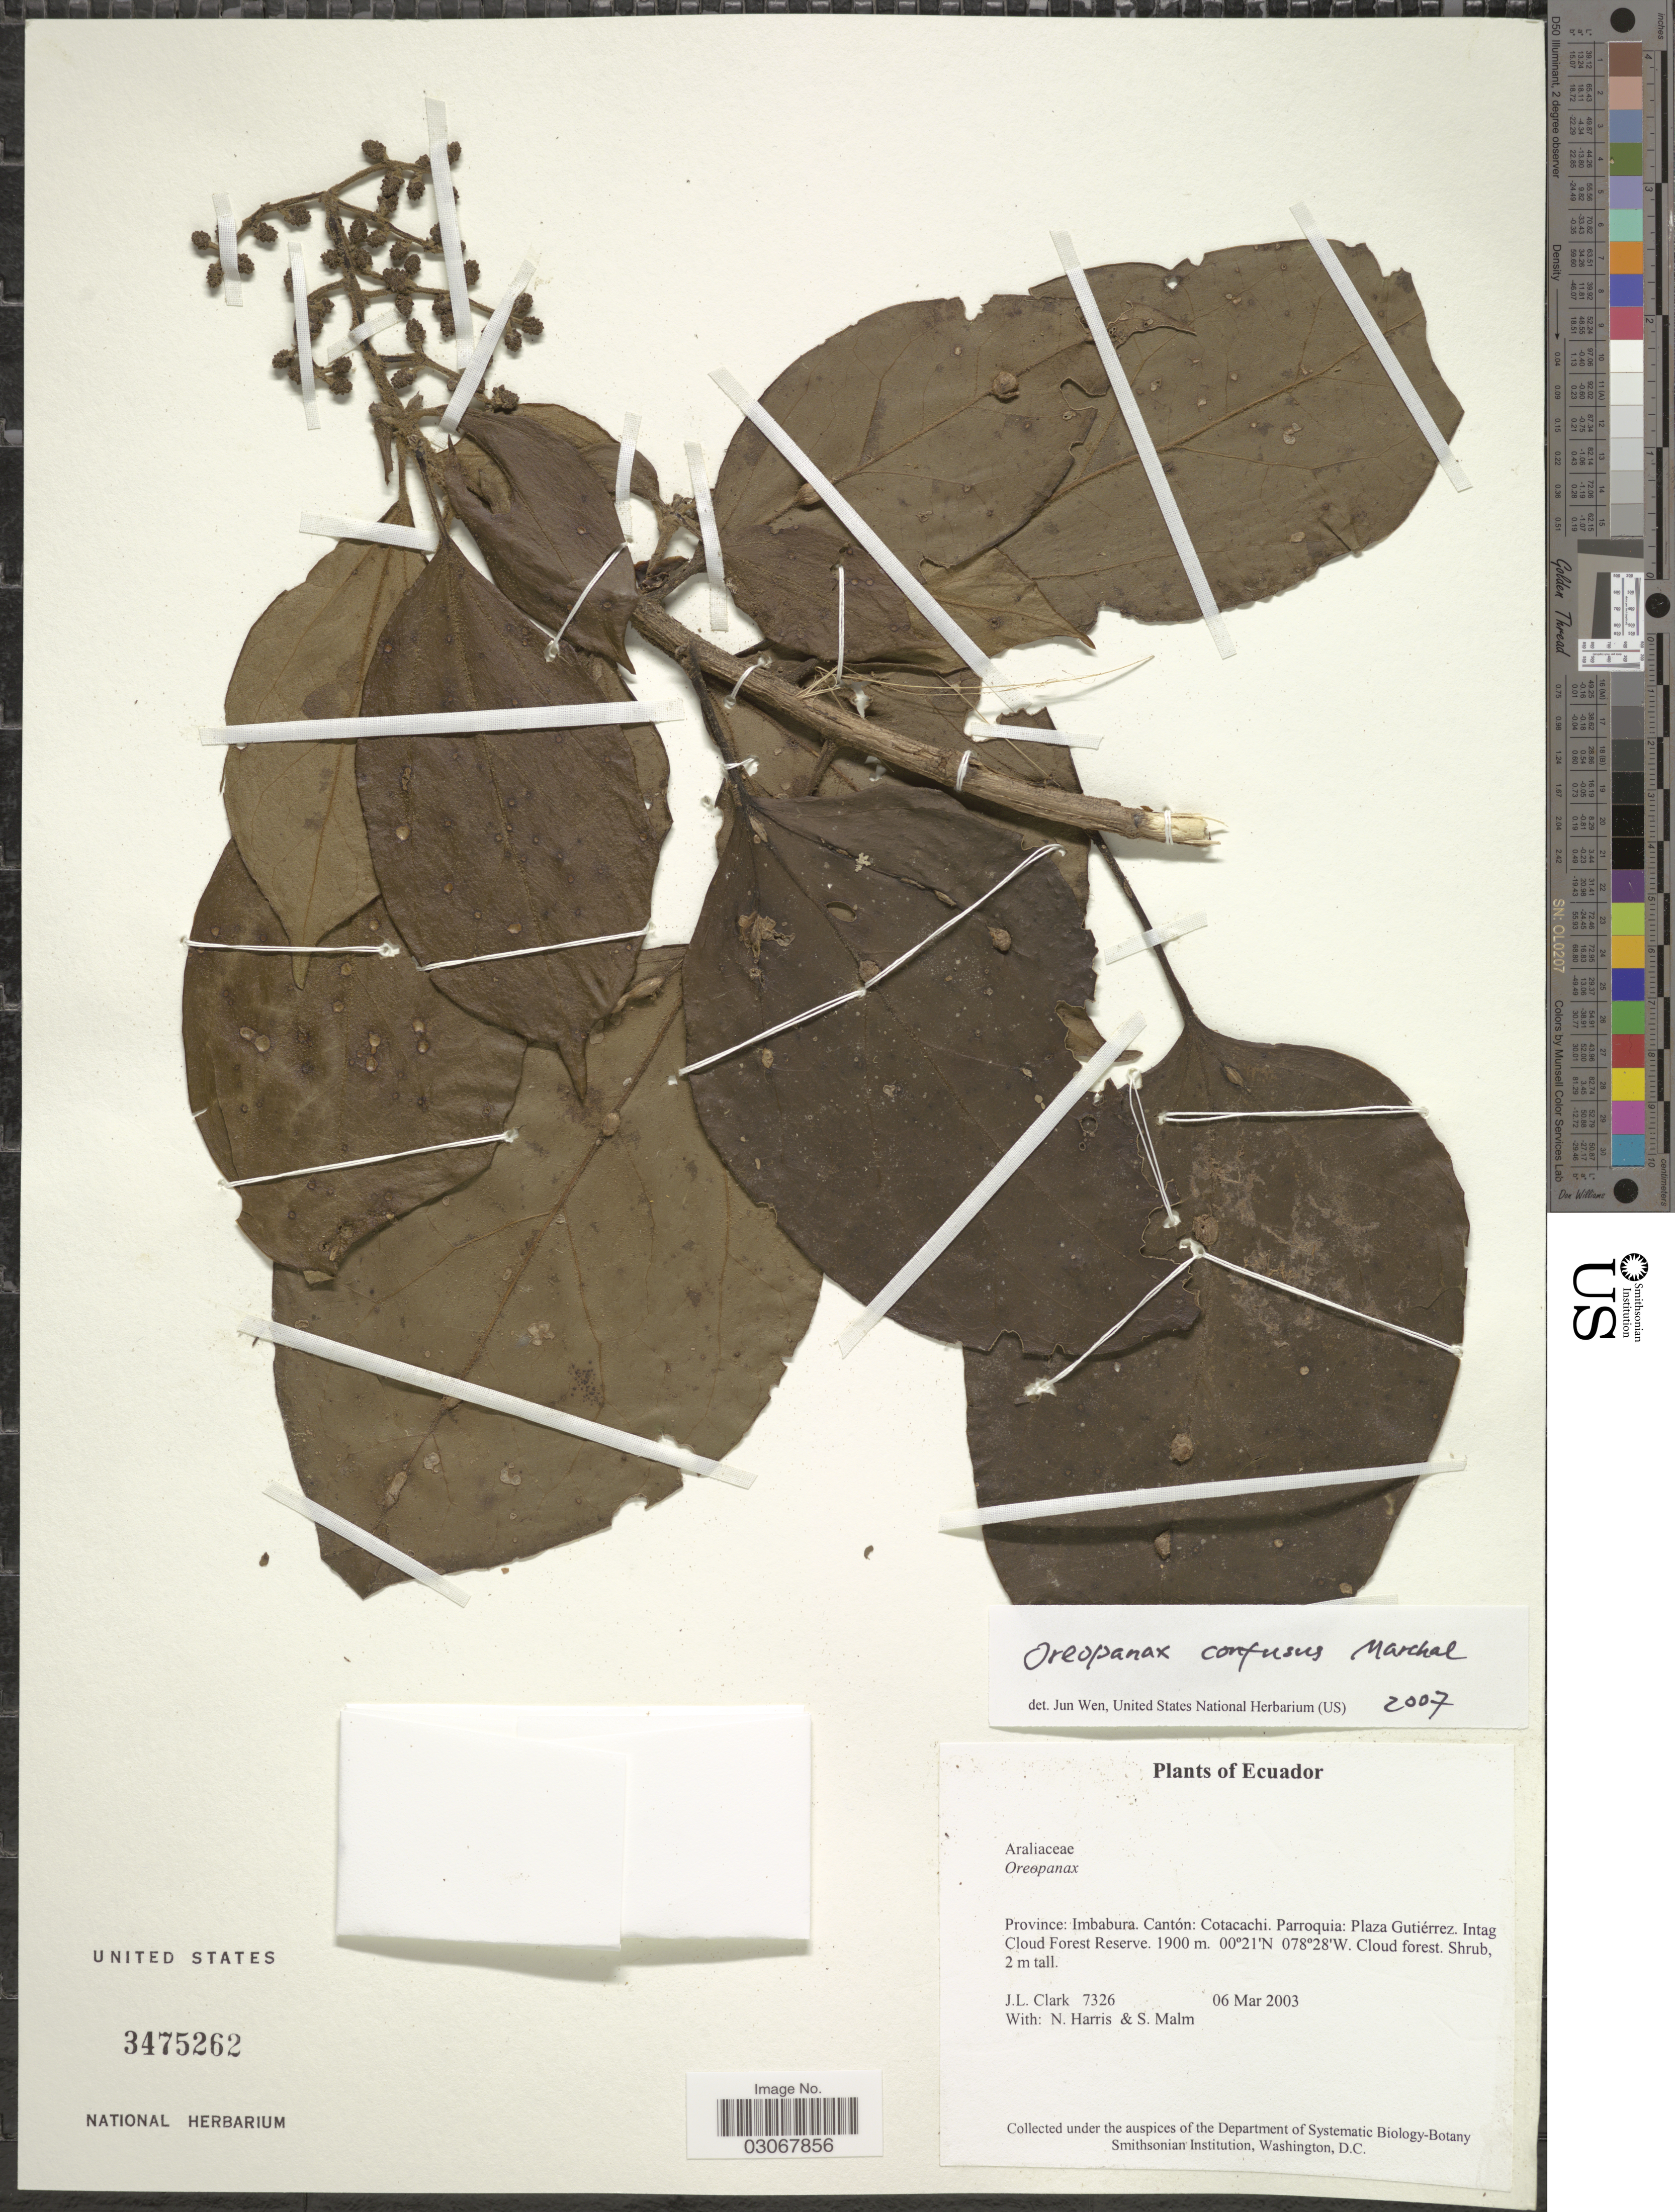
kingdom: Plantae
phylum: Tracheophyta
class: Magnoliopsida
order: Apiales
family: Araliaceae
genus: Oreopanax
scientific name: Oreopanax confusus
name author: March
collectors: J. L. Clark, N. Harris & S. Malm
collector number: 7326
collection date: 2003-03-06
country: Ecuador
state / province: Imbabura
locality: Cantón: Cotacachi. Parroquia: Plaza Gutiérrez. Intag Cloud Forest Reserve.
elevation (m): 1900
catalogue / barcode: US 3475262